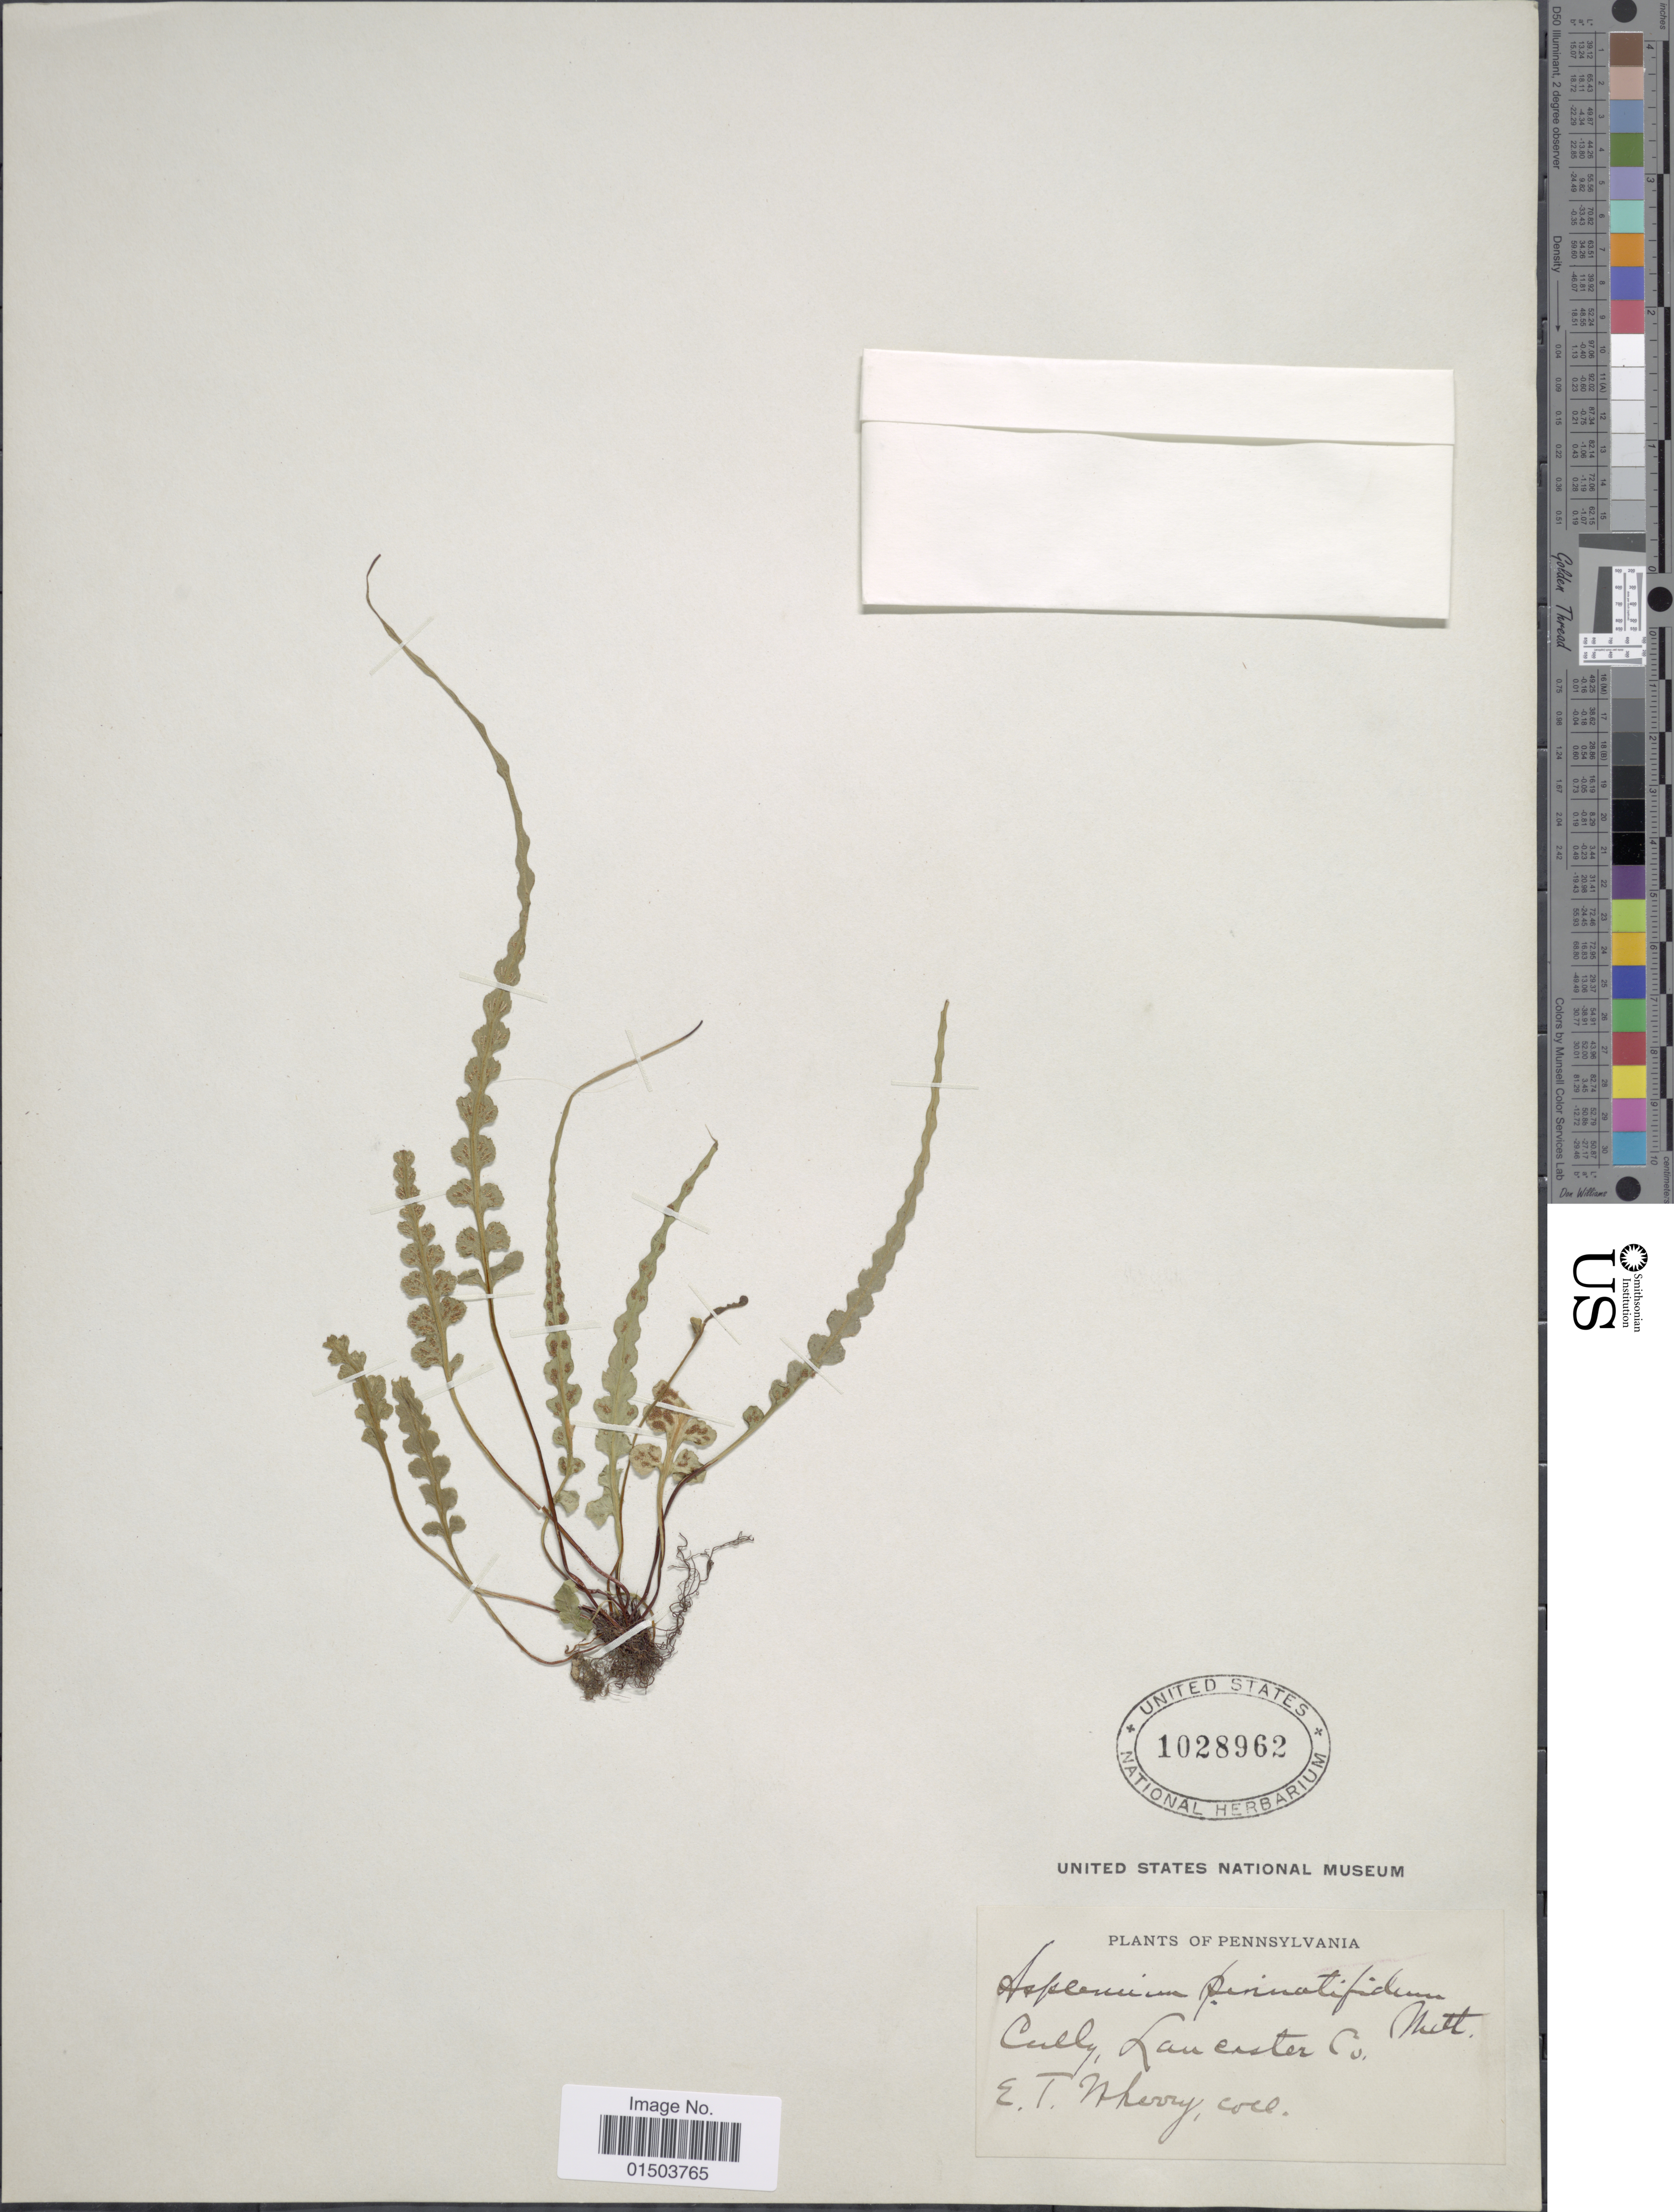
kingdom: Plantae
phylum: Tracheophyta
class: Polypodiopsida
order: Polypodiales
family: Aspleniaceae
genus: Asplenium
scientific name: Asplenium pinnatifidum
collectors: E. T. Wherry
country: United States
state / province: Pennsylvania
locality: Cully, Lancaster Co.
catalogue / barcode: US 1028962